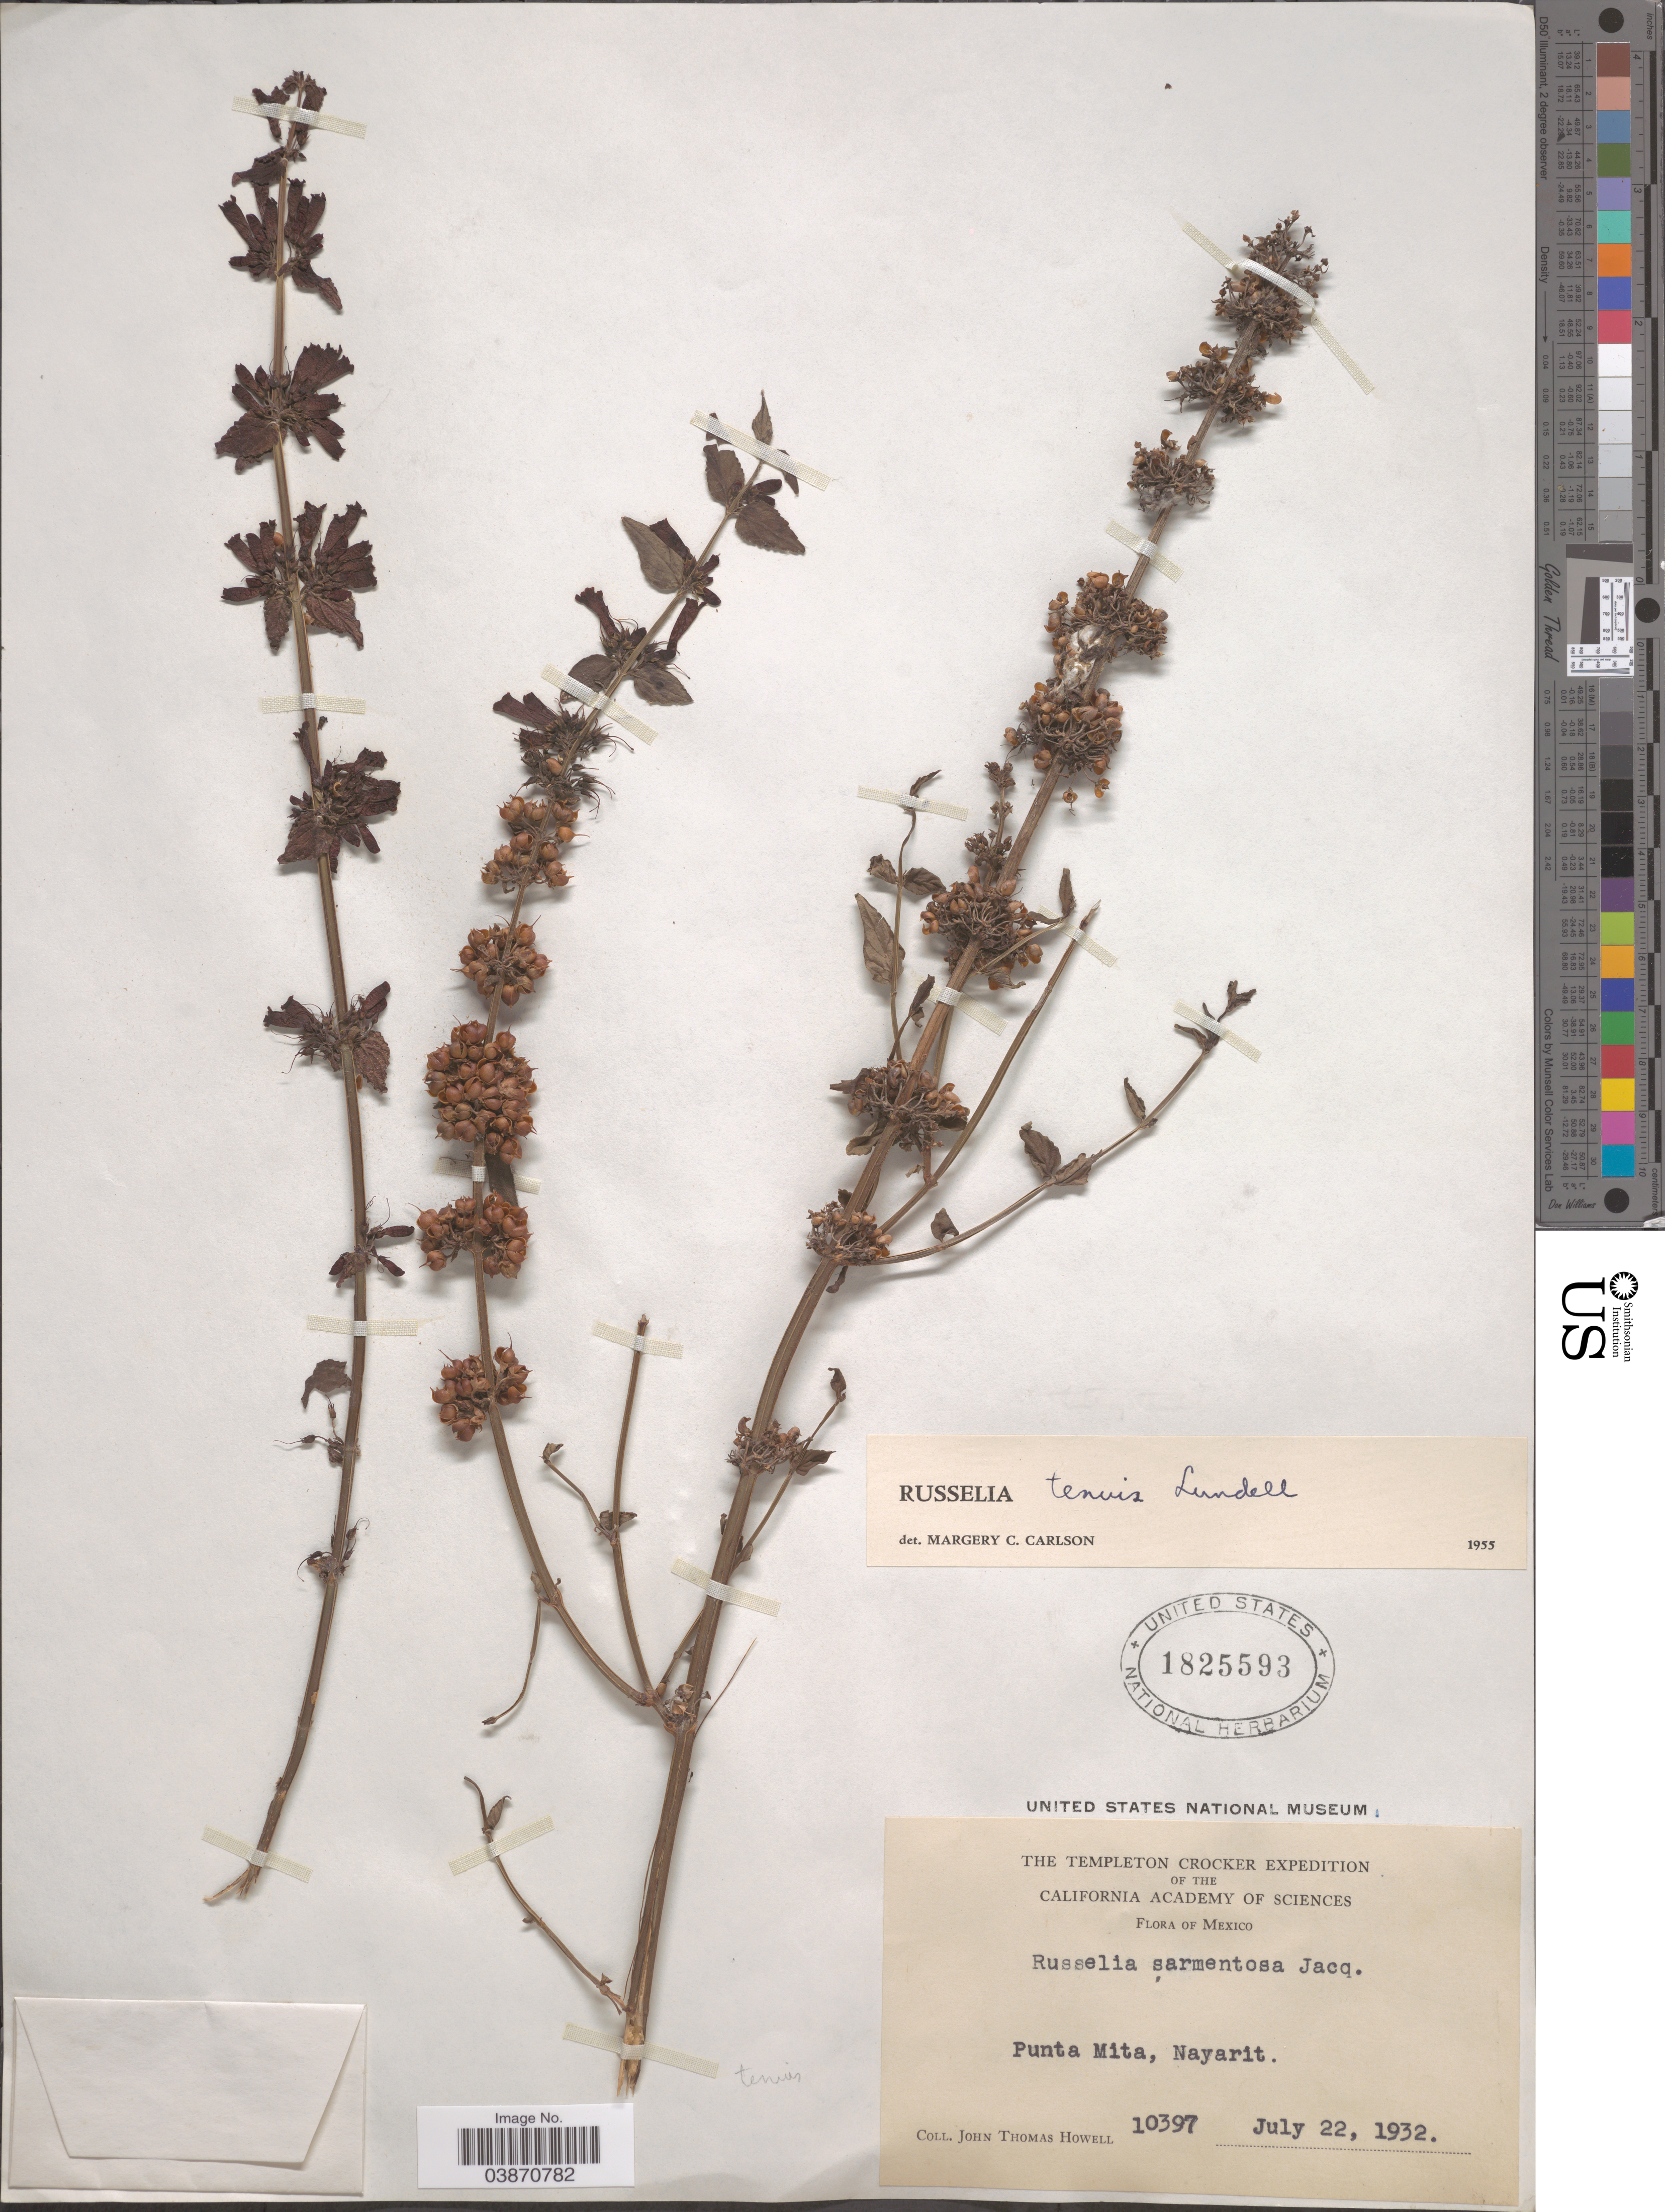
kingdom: Plantae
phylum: Tracheophyta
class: Magnoliopsida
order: Lamiales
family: Plantaginaceae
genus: Russelia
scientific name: Russelia tenuis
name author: Lundell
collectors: J. T. Howell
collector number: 10397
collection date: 1932-07-22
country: Mexico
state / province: Nayarit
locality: Punta Mita.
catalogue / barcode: US 1825593